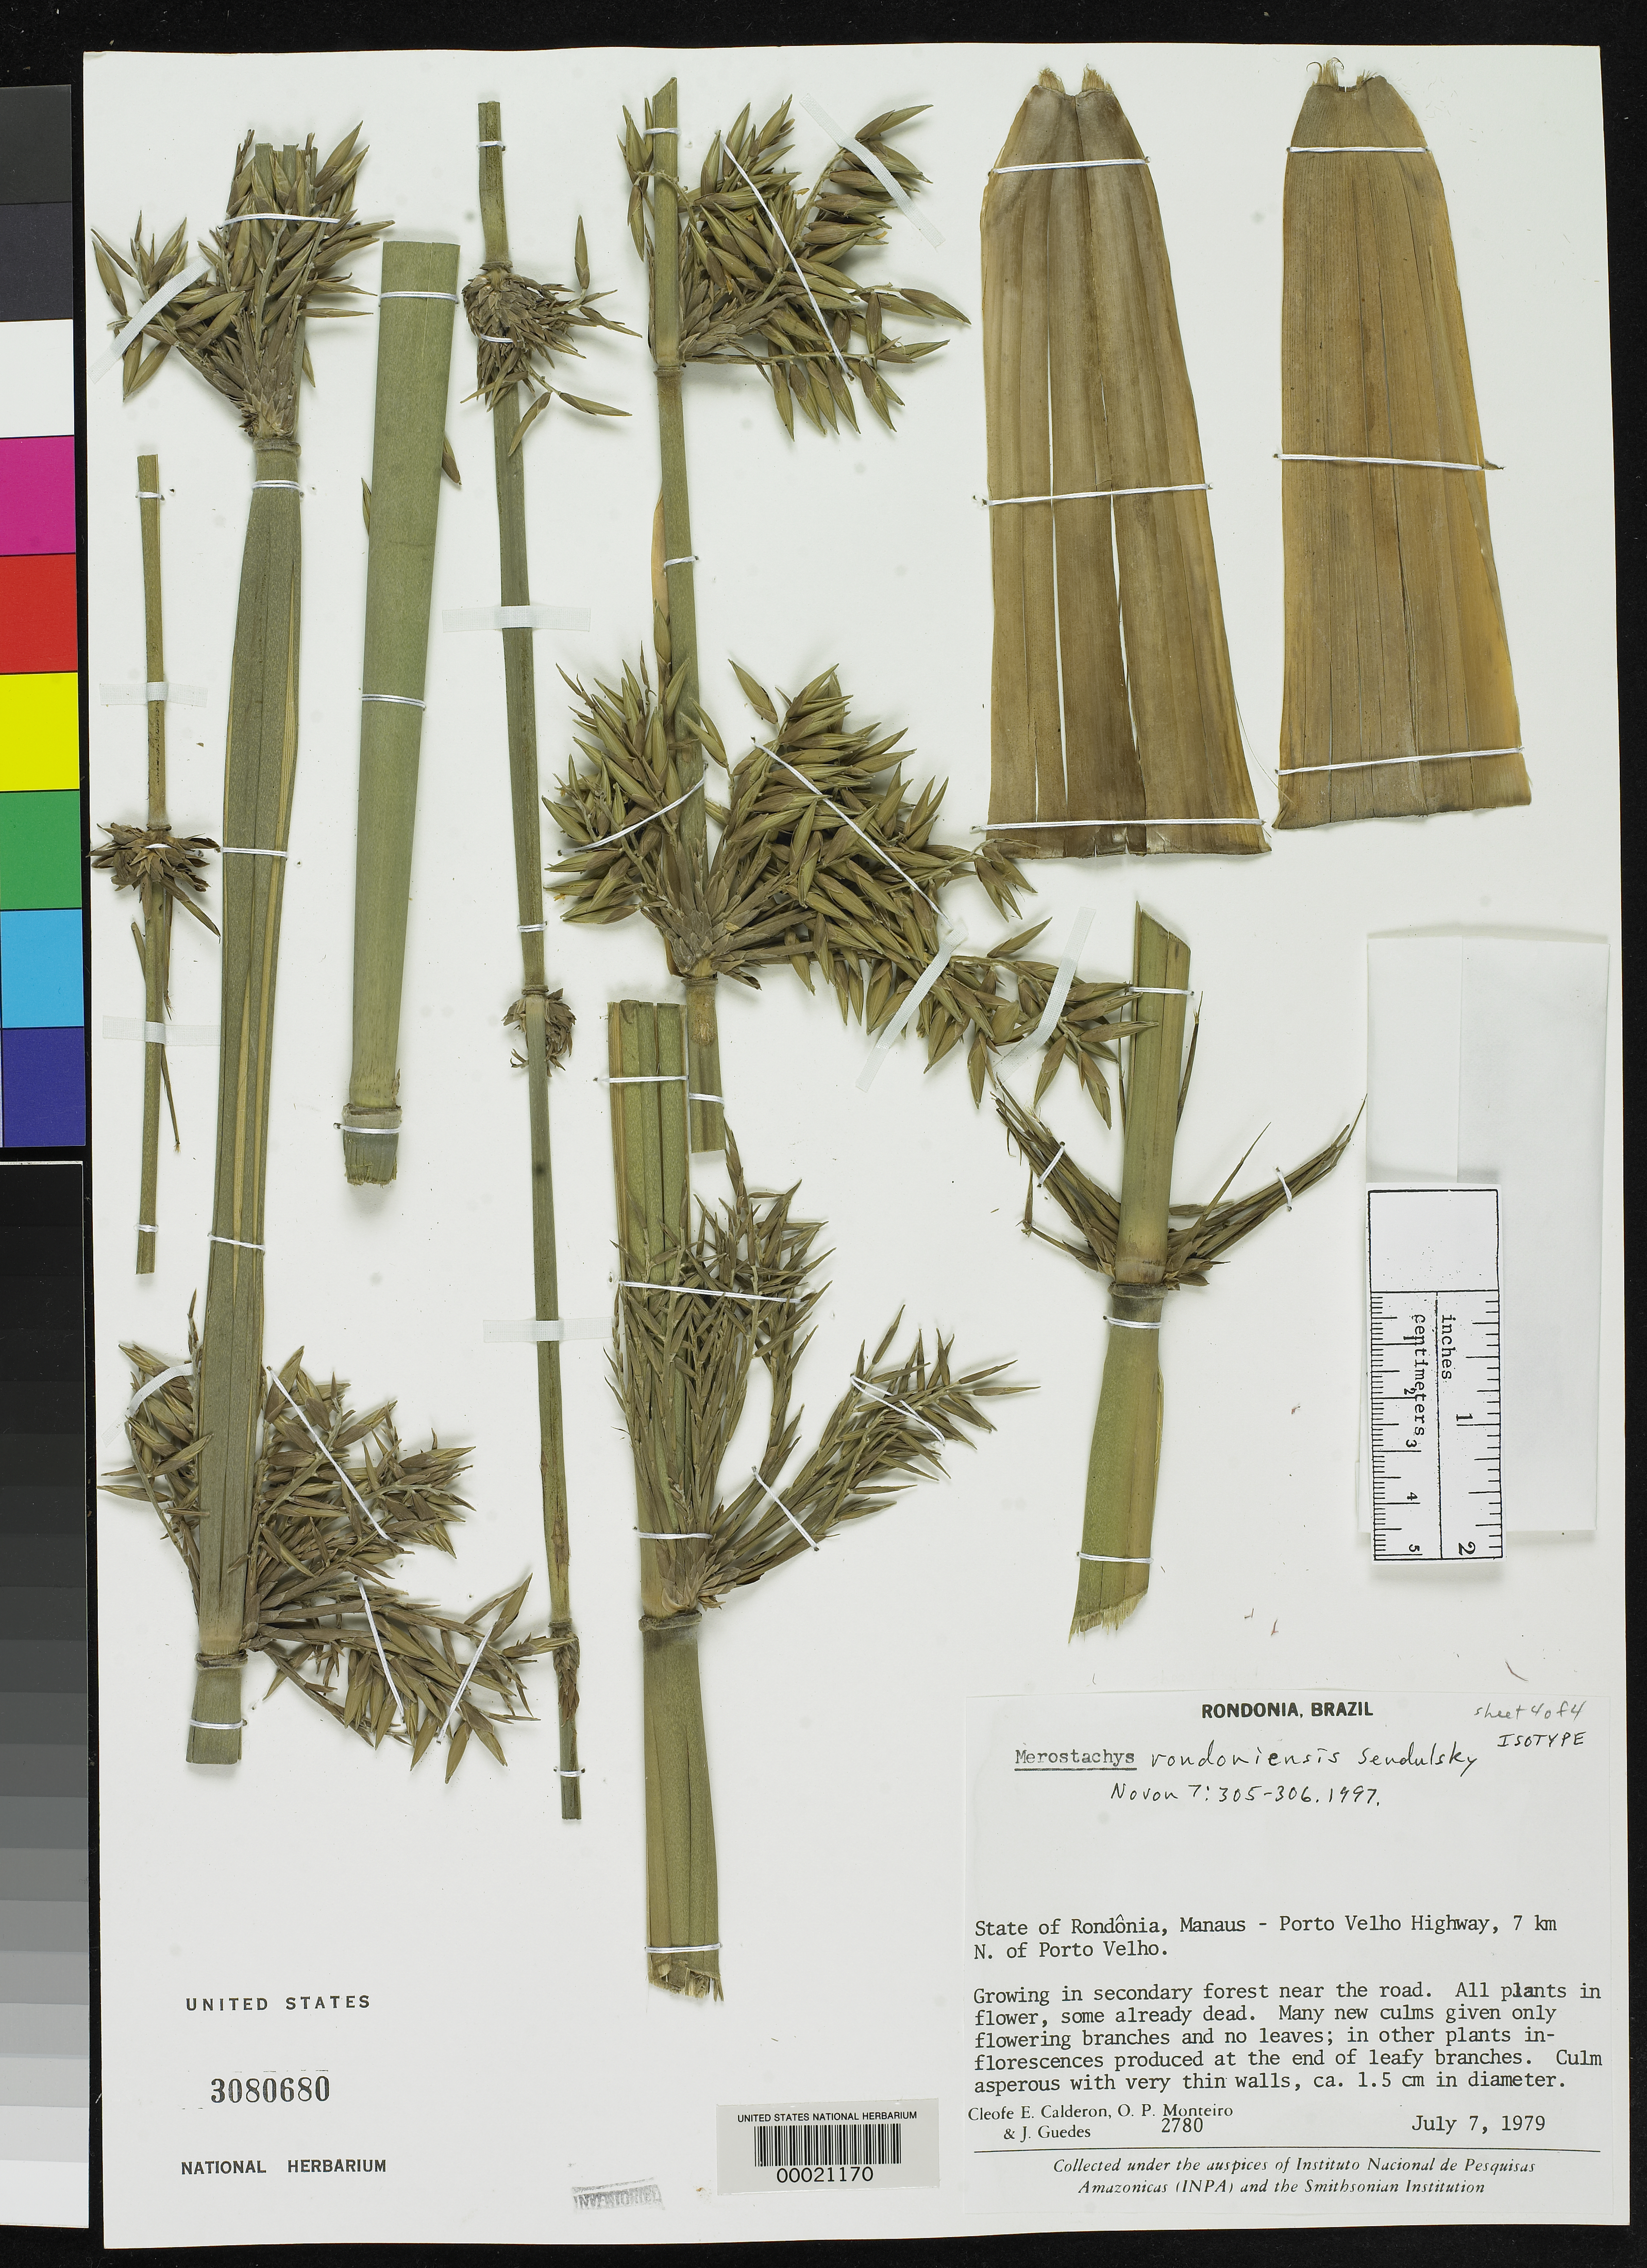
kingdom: Plantae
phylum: Tracheophyta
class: Liliopsida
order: Poales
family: Poaceae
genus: Merostachys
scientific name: Merostachys rondoniensis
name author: Send.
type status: Isotype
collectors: C. E. Calderón, O. P. Monteiro & J. Guedes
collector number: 2780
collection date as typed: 07 Jul 1979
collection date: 1979-07-07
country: Brazil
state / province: Rondônia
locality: State of Rondônia, Manaus - Porto Velho Highway, 7 km N. of Porto Velho.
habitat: Growing in secondary forest near road.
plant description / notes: Holotype at MO.; Isotype mounted on 4 sheets.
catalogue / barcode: US 3080680